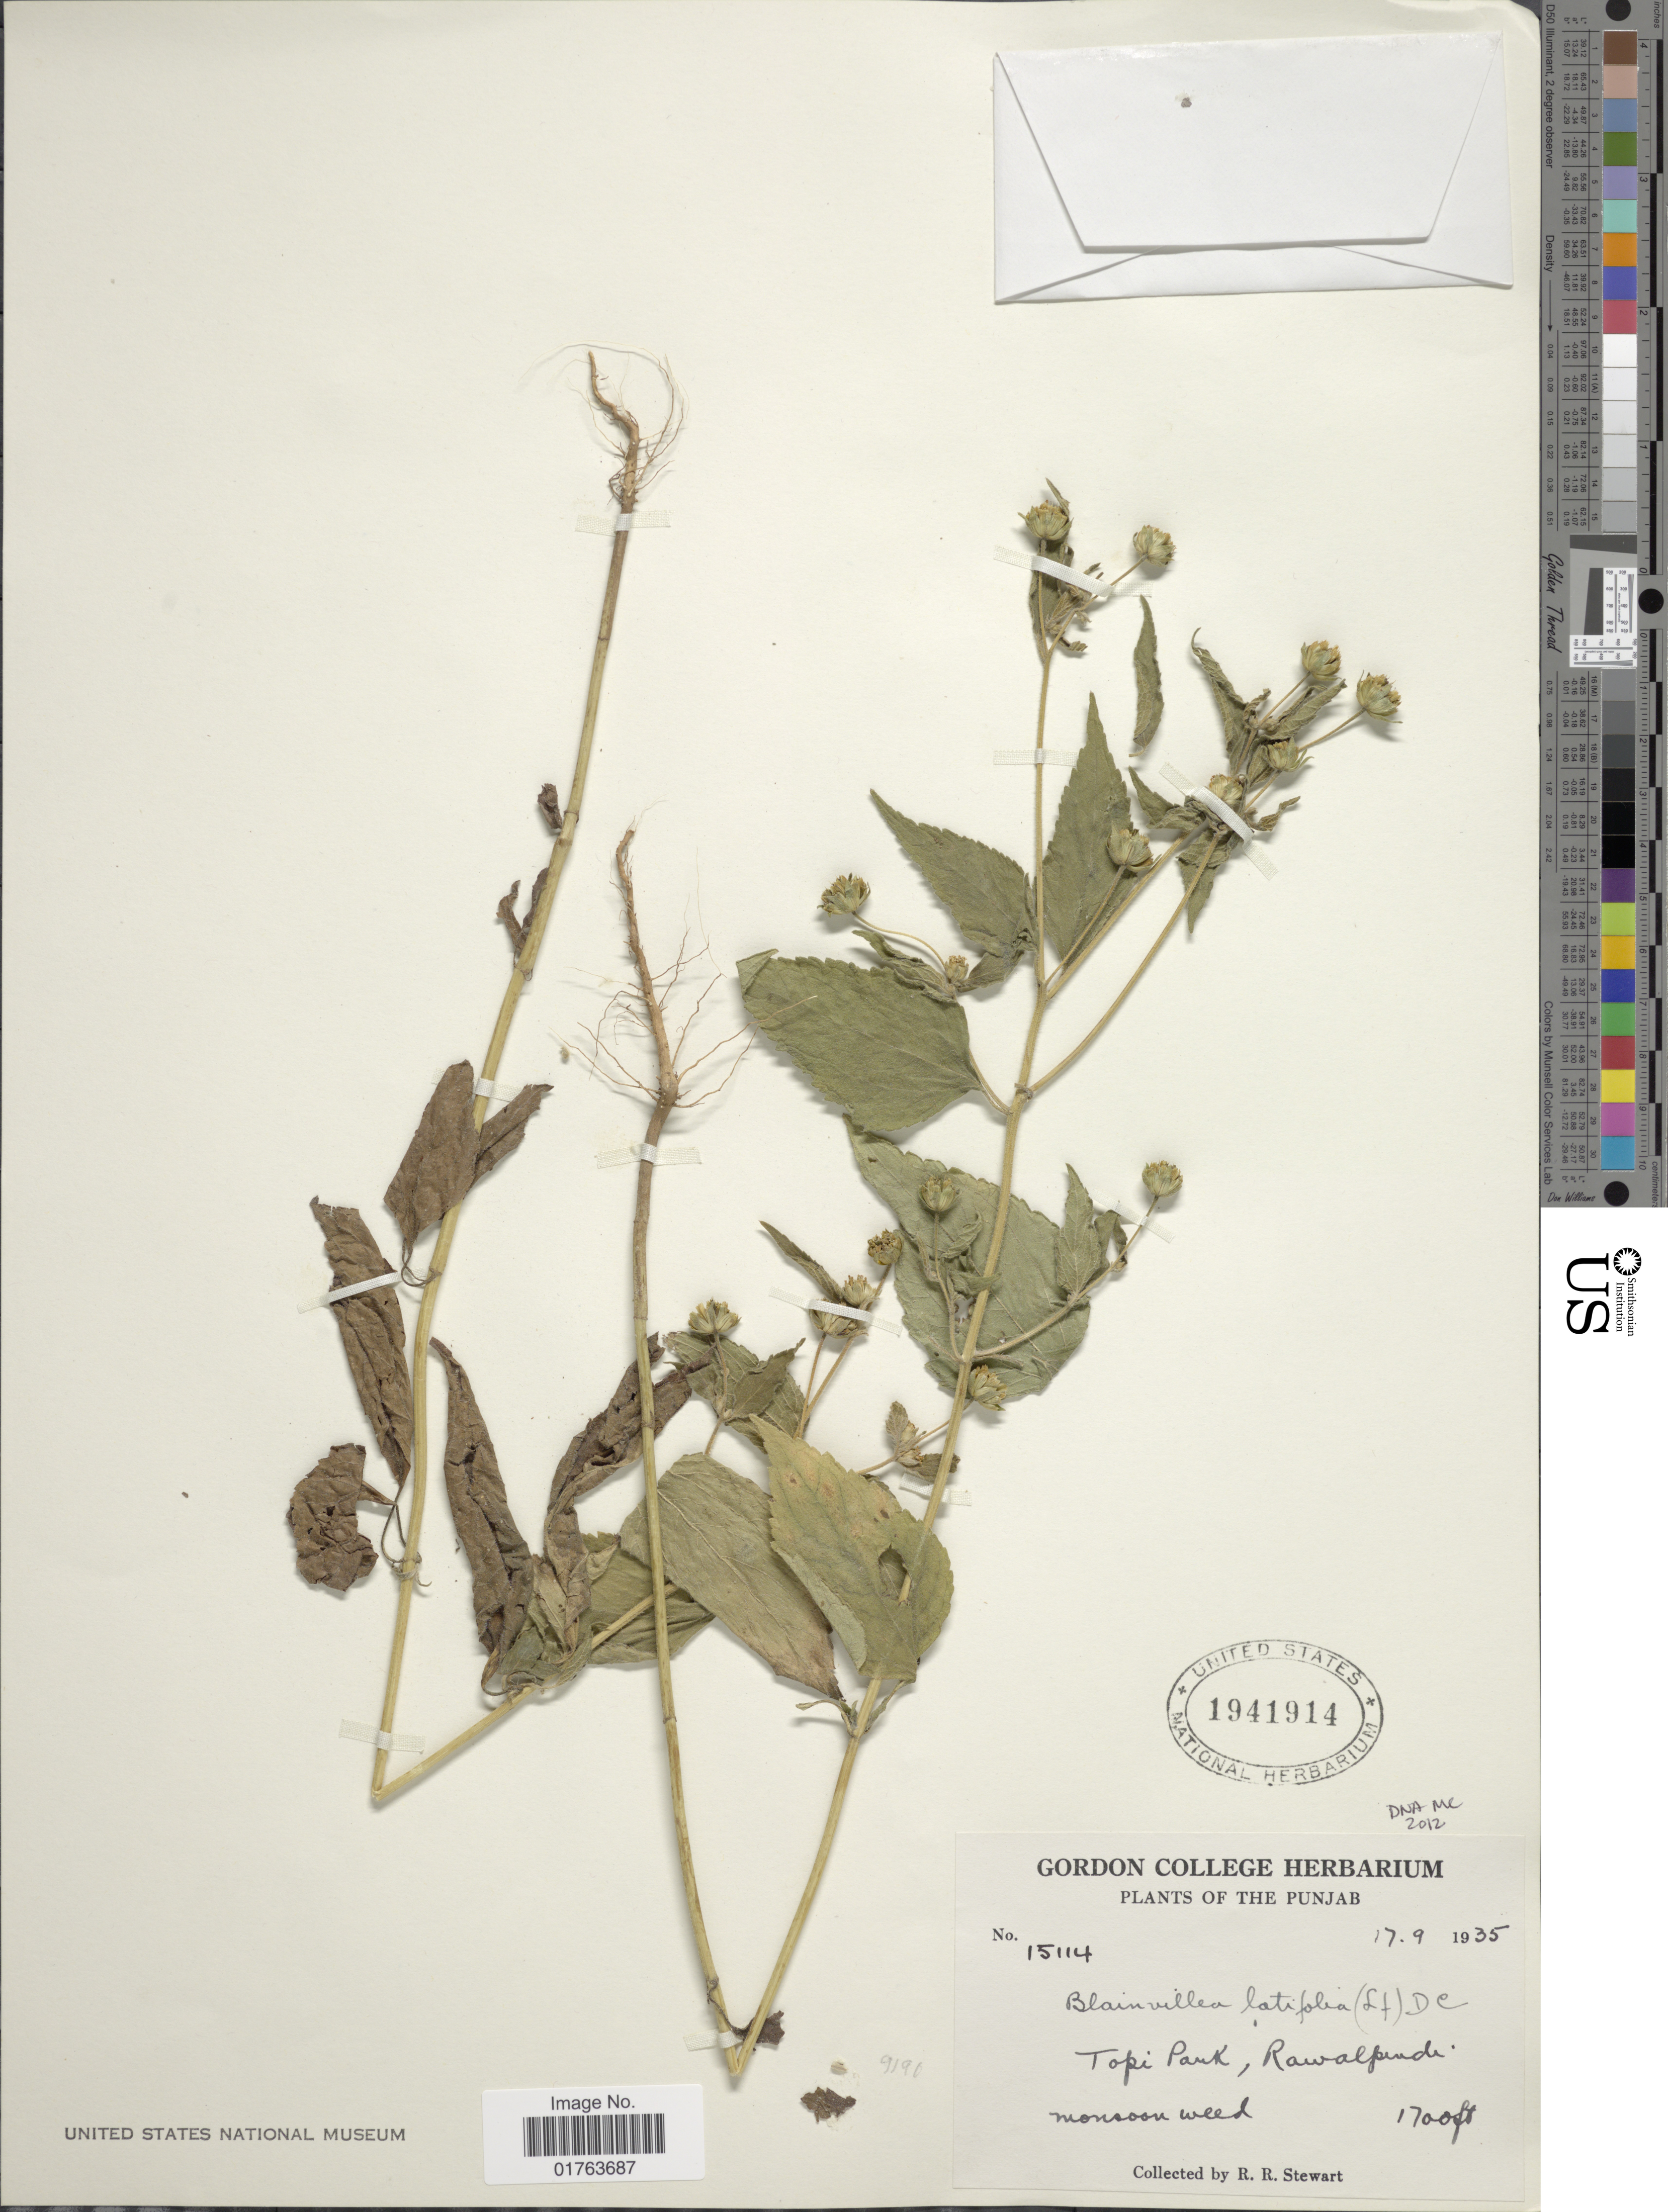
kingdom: Plantae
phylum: Tracheophyta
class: Magnoliopsida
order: Asterales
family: Asteraceae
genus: Blainvillea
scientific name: Blainvillea acmella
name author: (L.) Philipson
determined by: Alves, M.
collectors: R. R. Stewart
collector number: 15114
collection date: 1935-09-17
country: Pakistan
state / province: Punjab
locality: The Punjab, Topi Park, Rawalpindi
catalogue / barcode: US 1941914